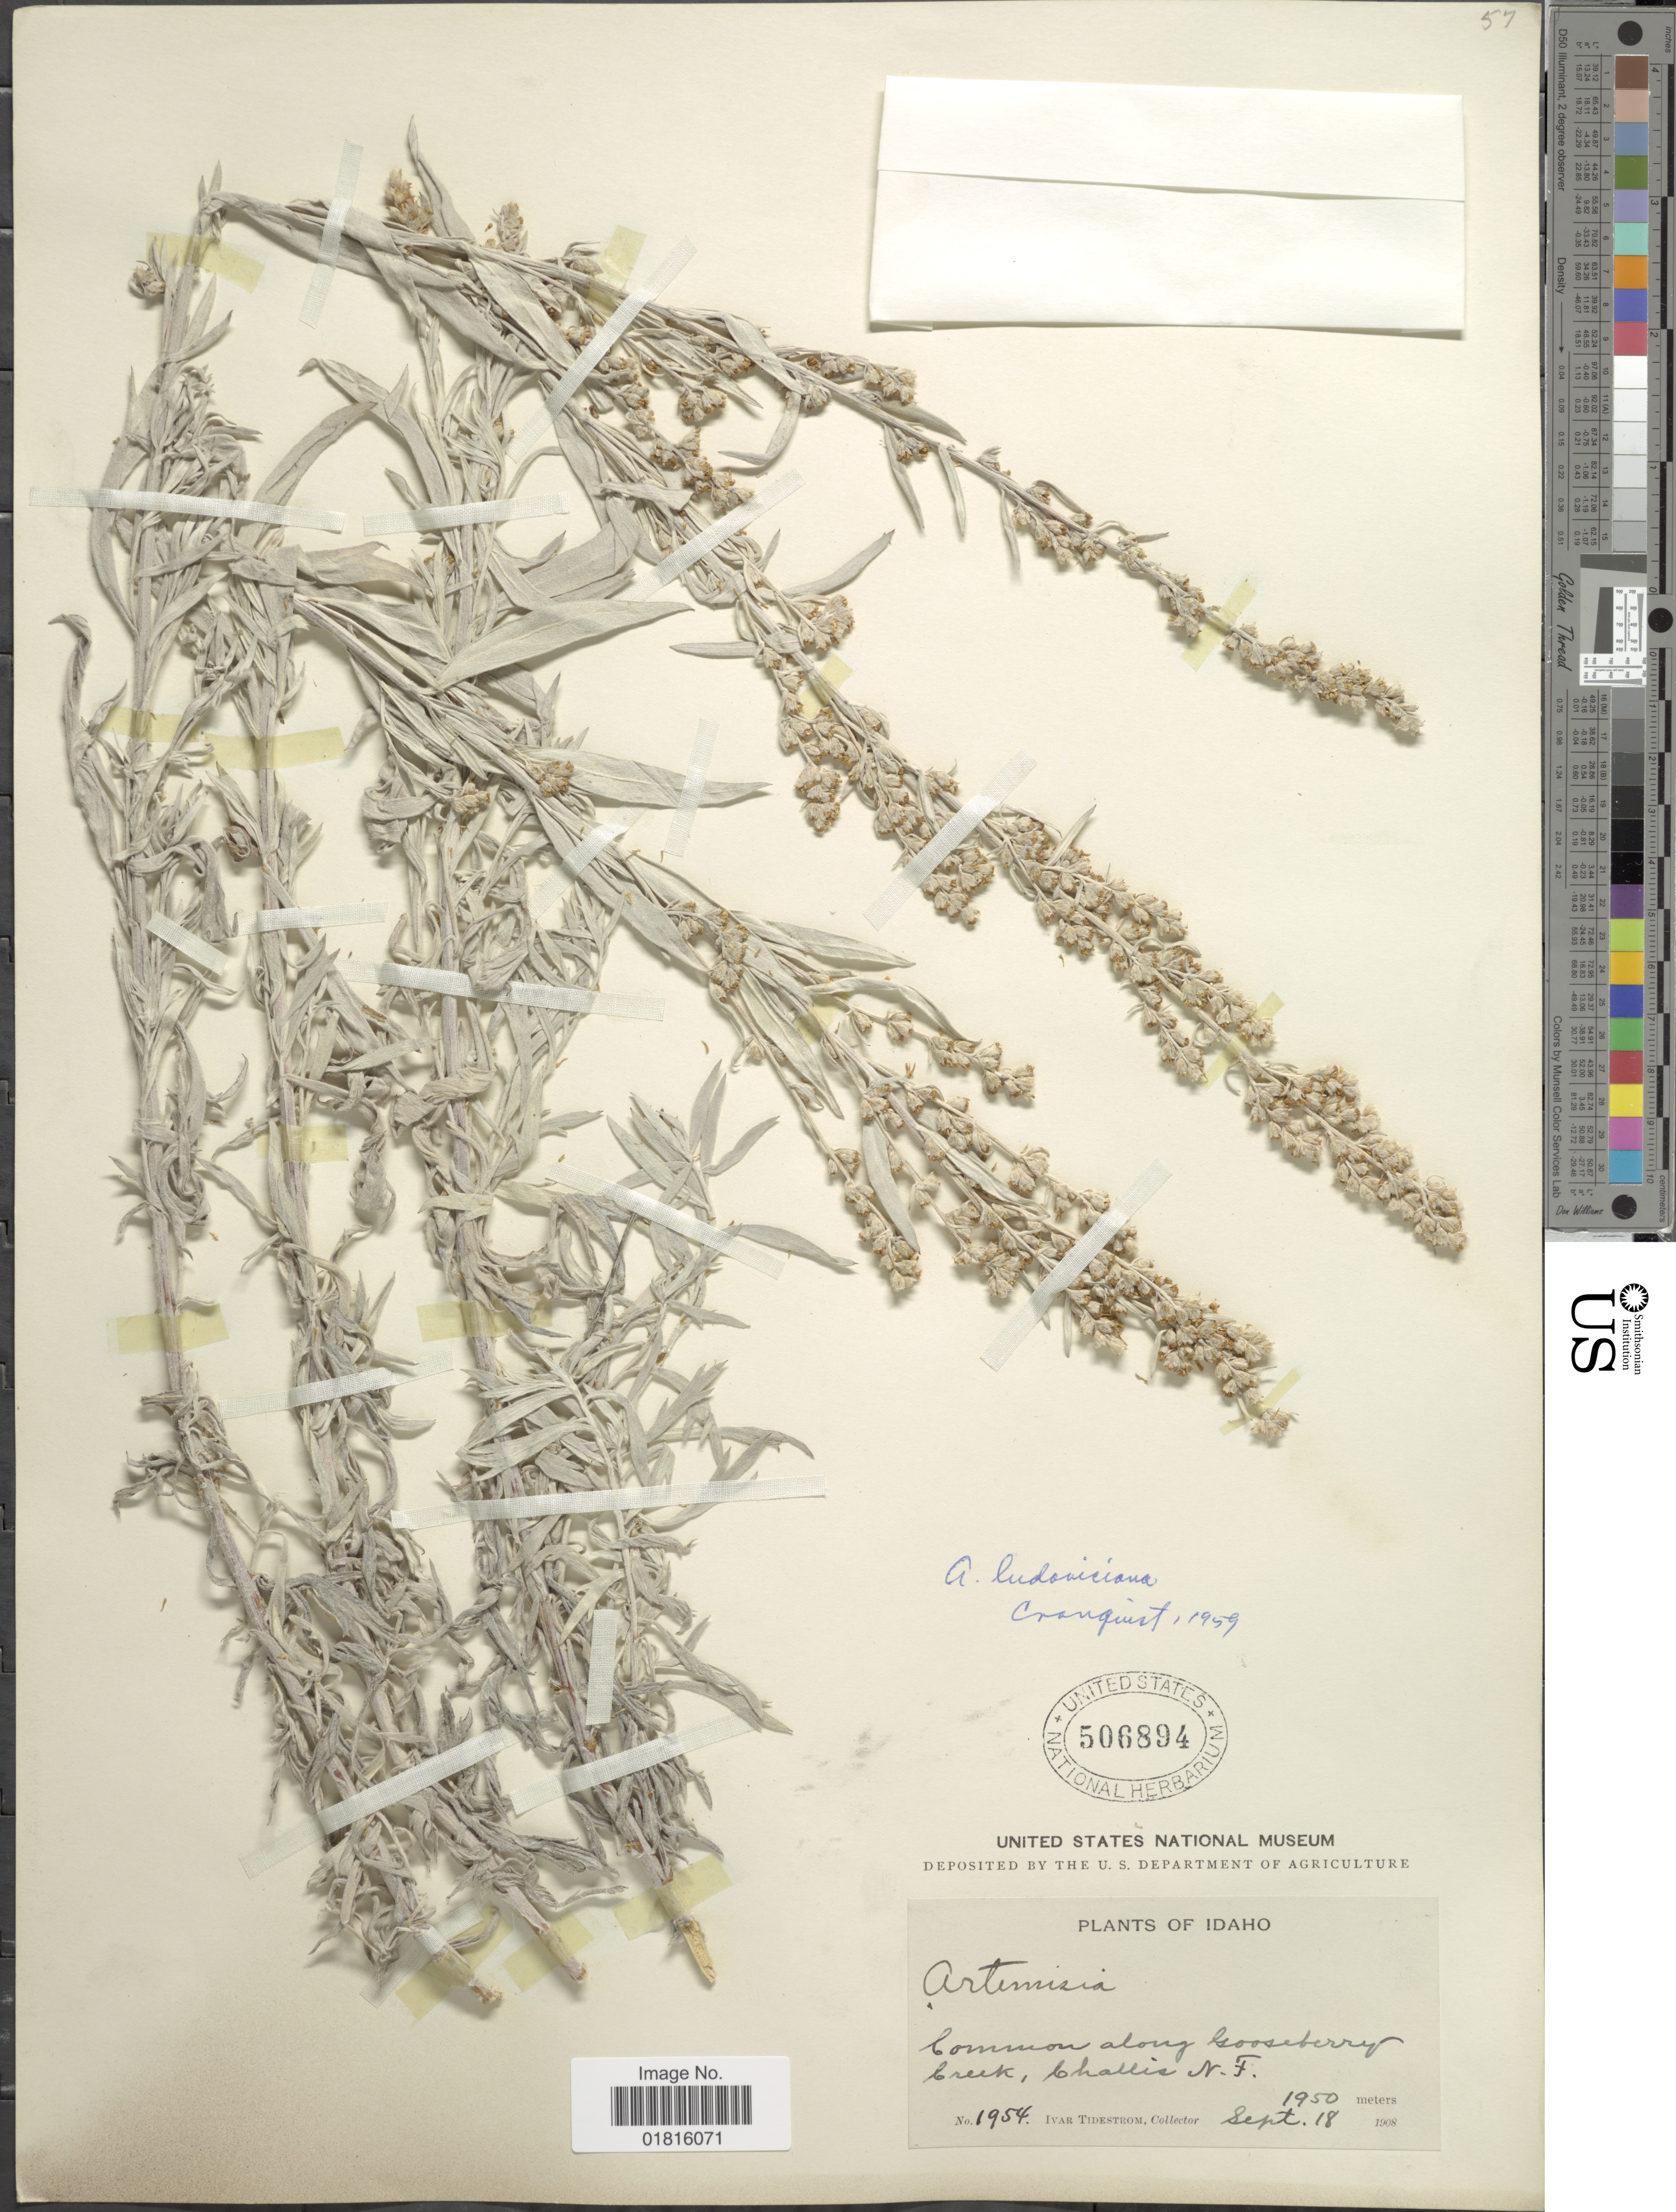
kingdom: Plantae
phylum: Tracheophyta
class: Magnoliopsida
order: Asterales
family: Asteraceae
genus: Artemisia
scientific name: Artemisia ludoviciana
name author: Nutt.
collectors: I. F. Tidestrom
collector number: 1954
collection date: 1908-09-18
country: United States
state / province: Idaho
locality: Common along Gooseberry Creek, Challis N.F.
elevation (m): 1950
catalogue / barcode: US 506894